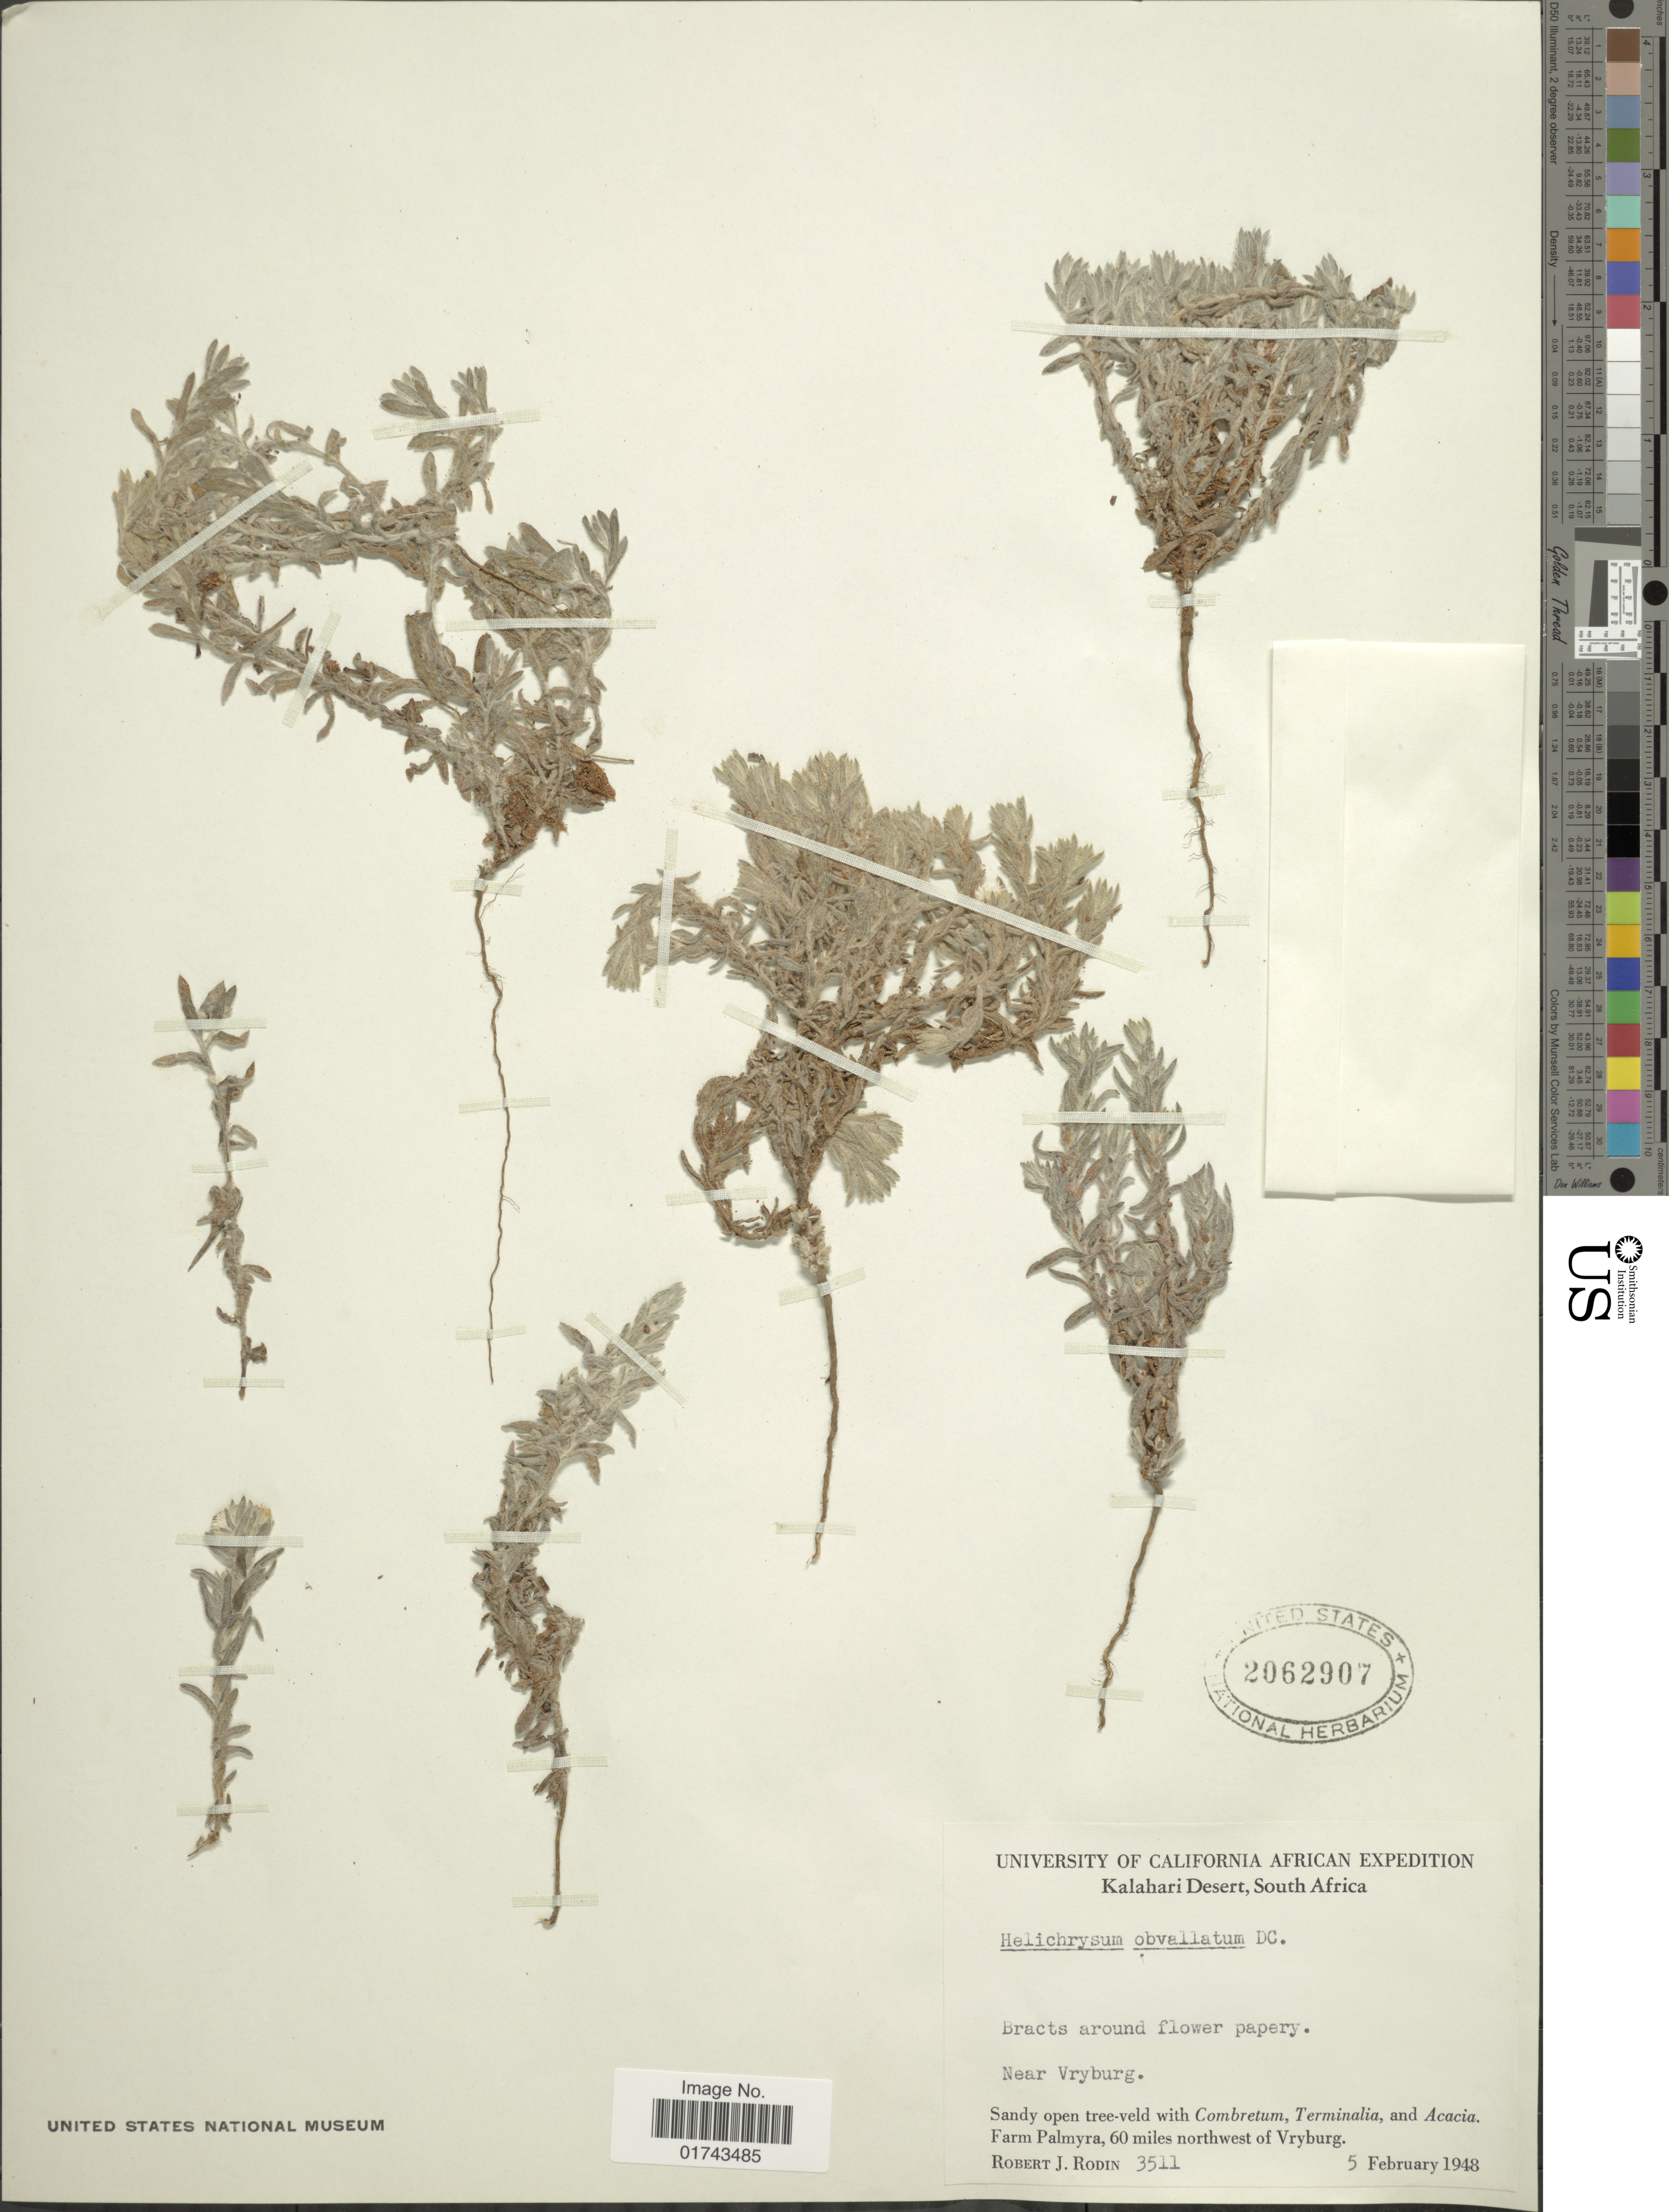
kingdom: Plantae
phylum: Tracheophyta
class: Magnoliopsida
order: Asterales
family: Asteraceae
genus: Helichrysum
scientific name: Helichrysum obvallatum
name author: DC.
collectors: R. J. Rodin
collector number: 3511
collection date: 1948-02-05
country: South Africa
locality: Kalahari Desert, South Africa, Near Vryburg, Farm Palmyra, 60 miles northwest of Vryburg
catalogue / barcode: US 2062907